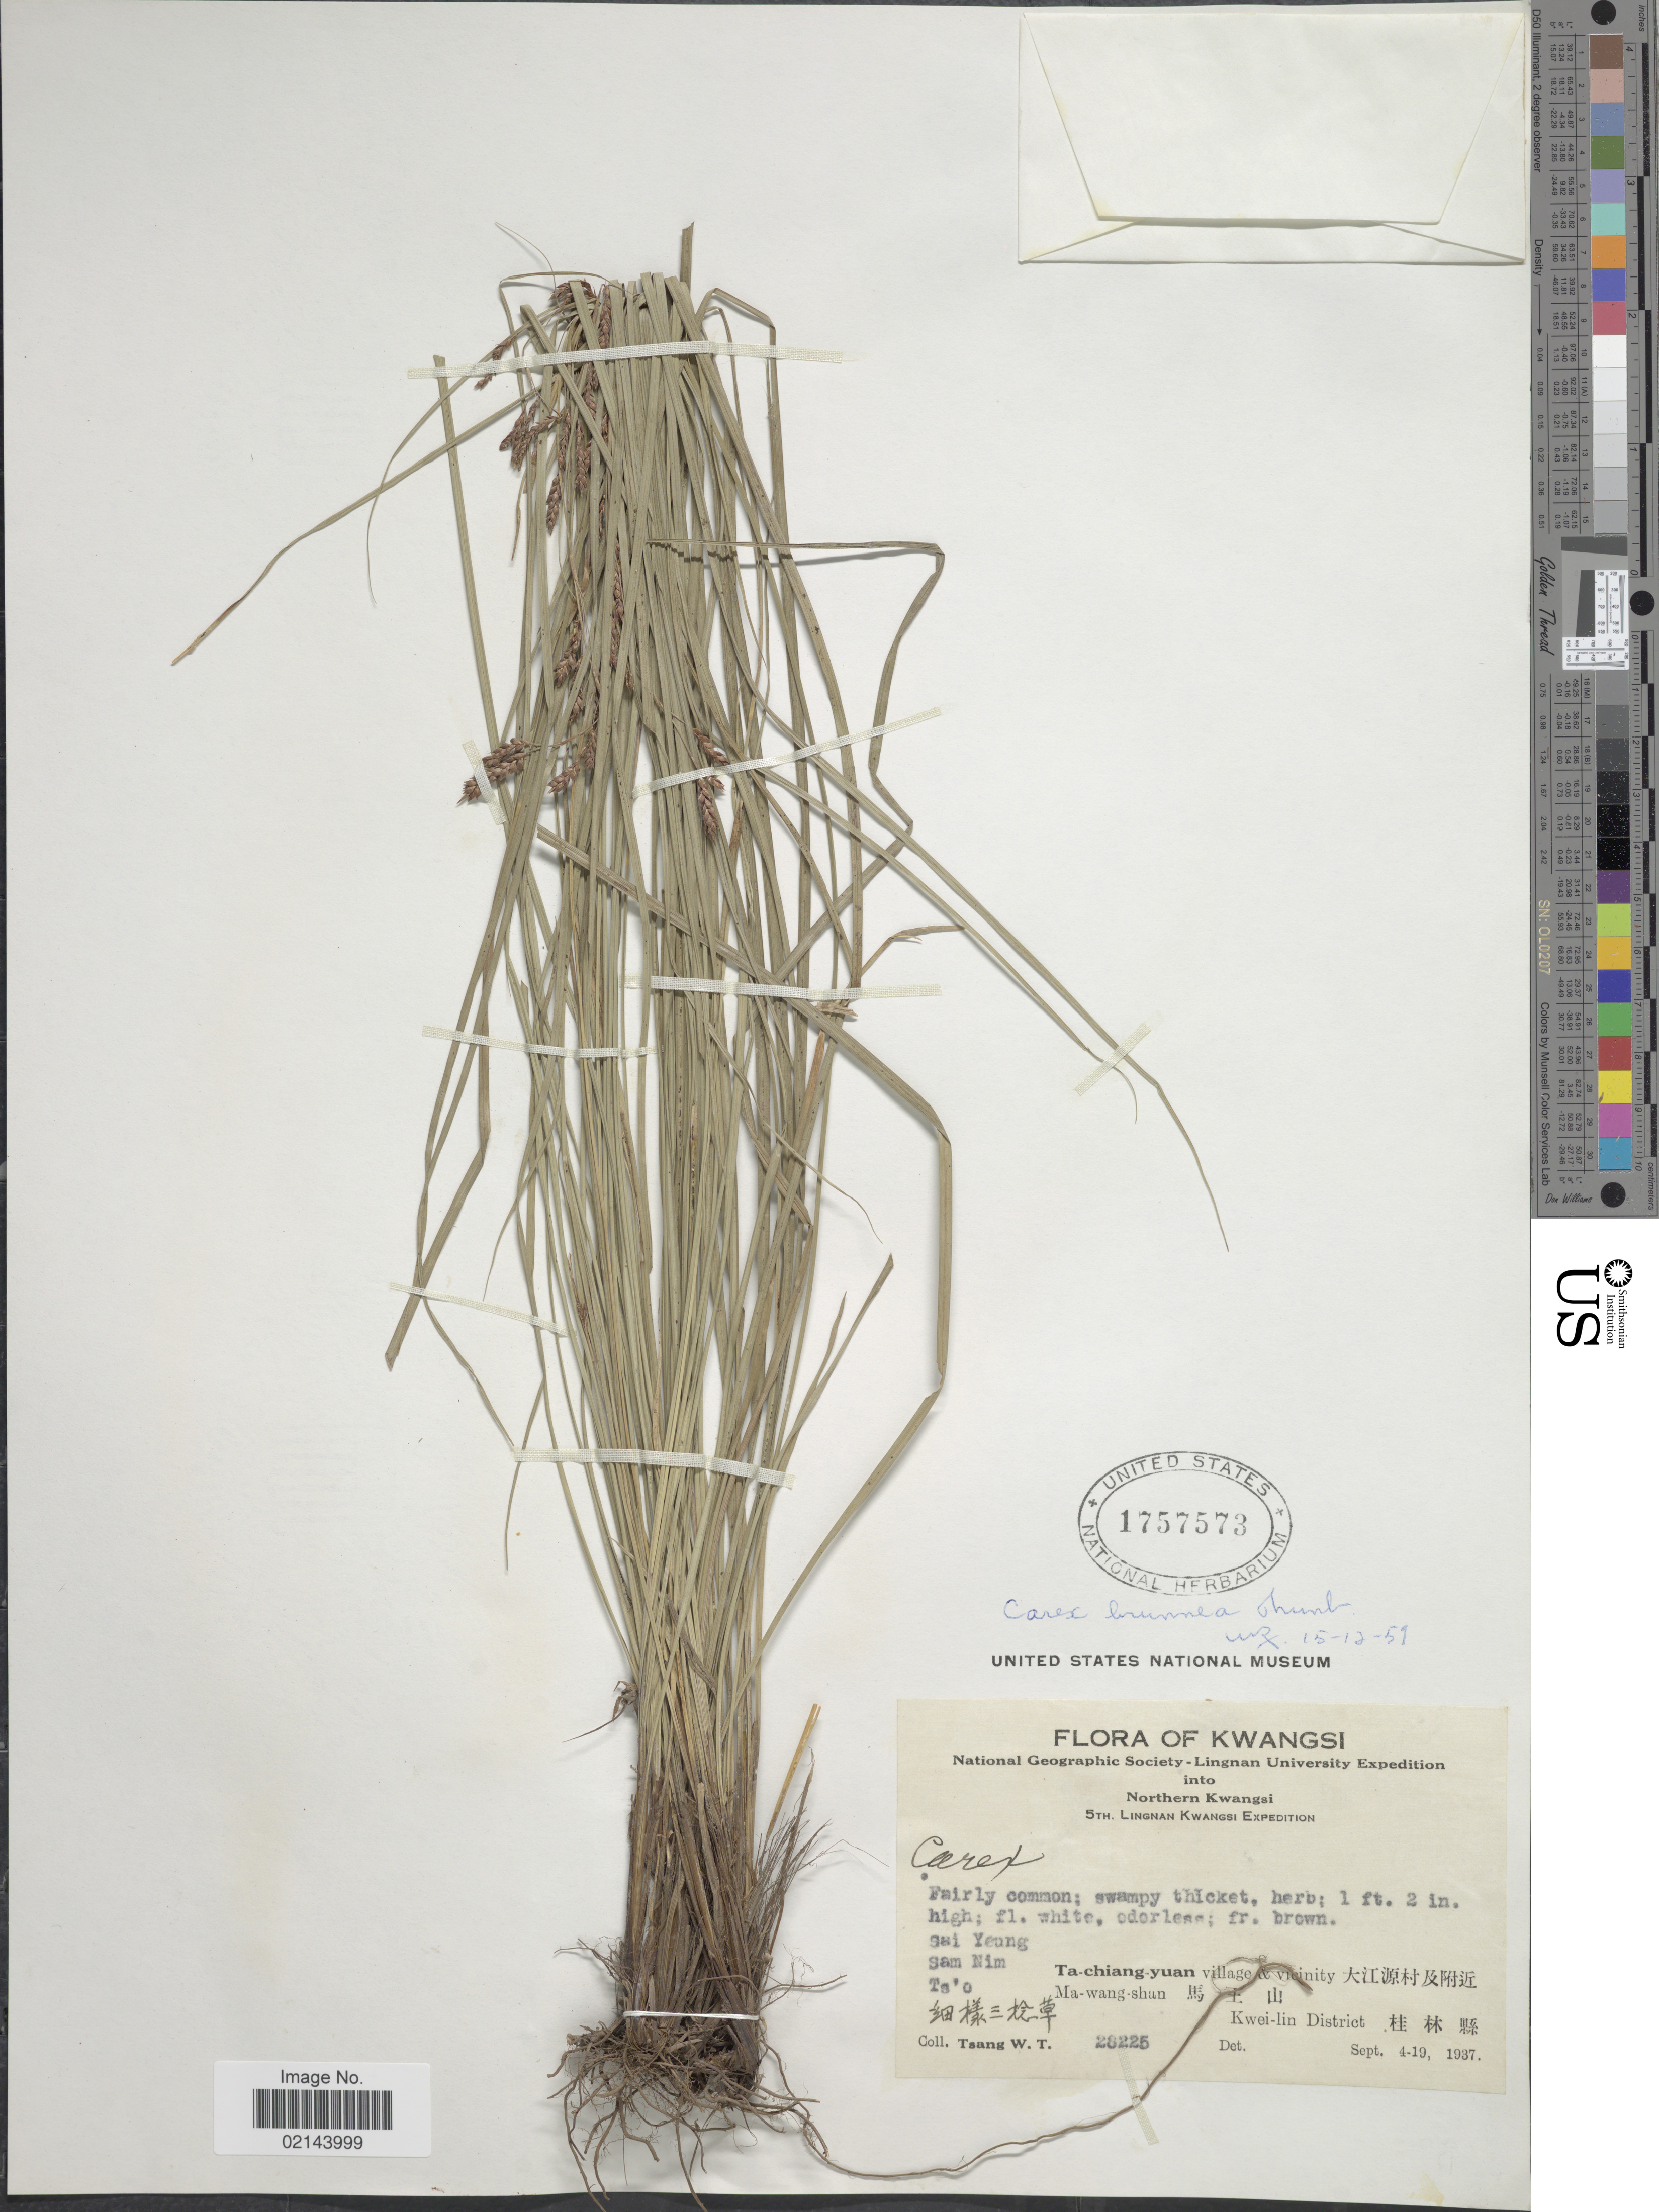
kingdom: Plantae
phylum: Tracheophyta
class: Liliopsida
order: Poales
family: Cyperaceae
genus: Carex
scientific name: Carex brunnea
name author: Thunb.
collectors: W. T. Tsang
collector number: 28225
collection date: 1937-09-04/1937-09-19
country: China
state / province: Guangxi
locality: Kwangsi, Northern Kwangsi, Ta-chiang-yuan village & vicinity, Ma-wang-shan, Kwei-lin District, Sai Yeung, Sam Nim, Ts'o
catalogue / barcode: US 1757573